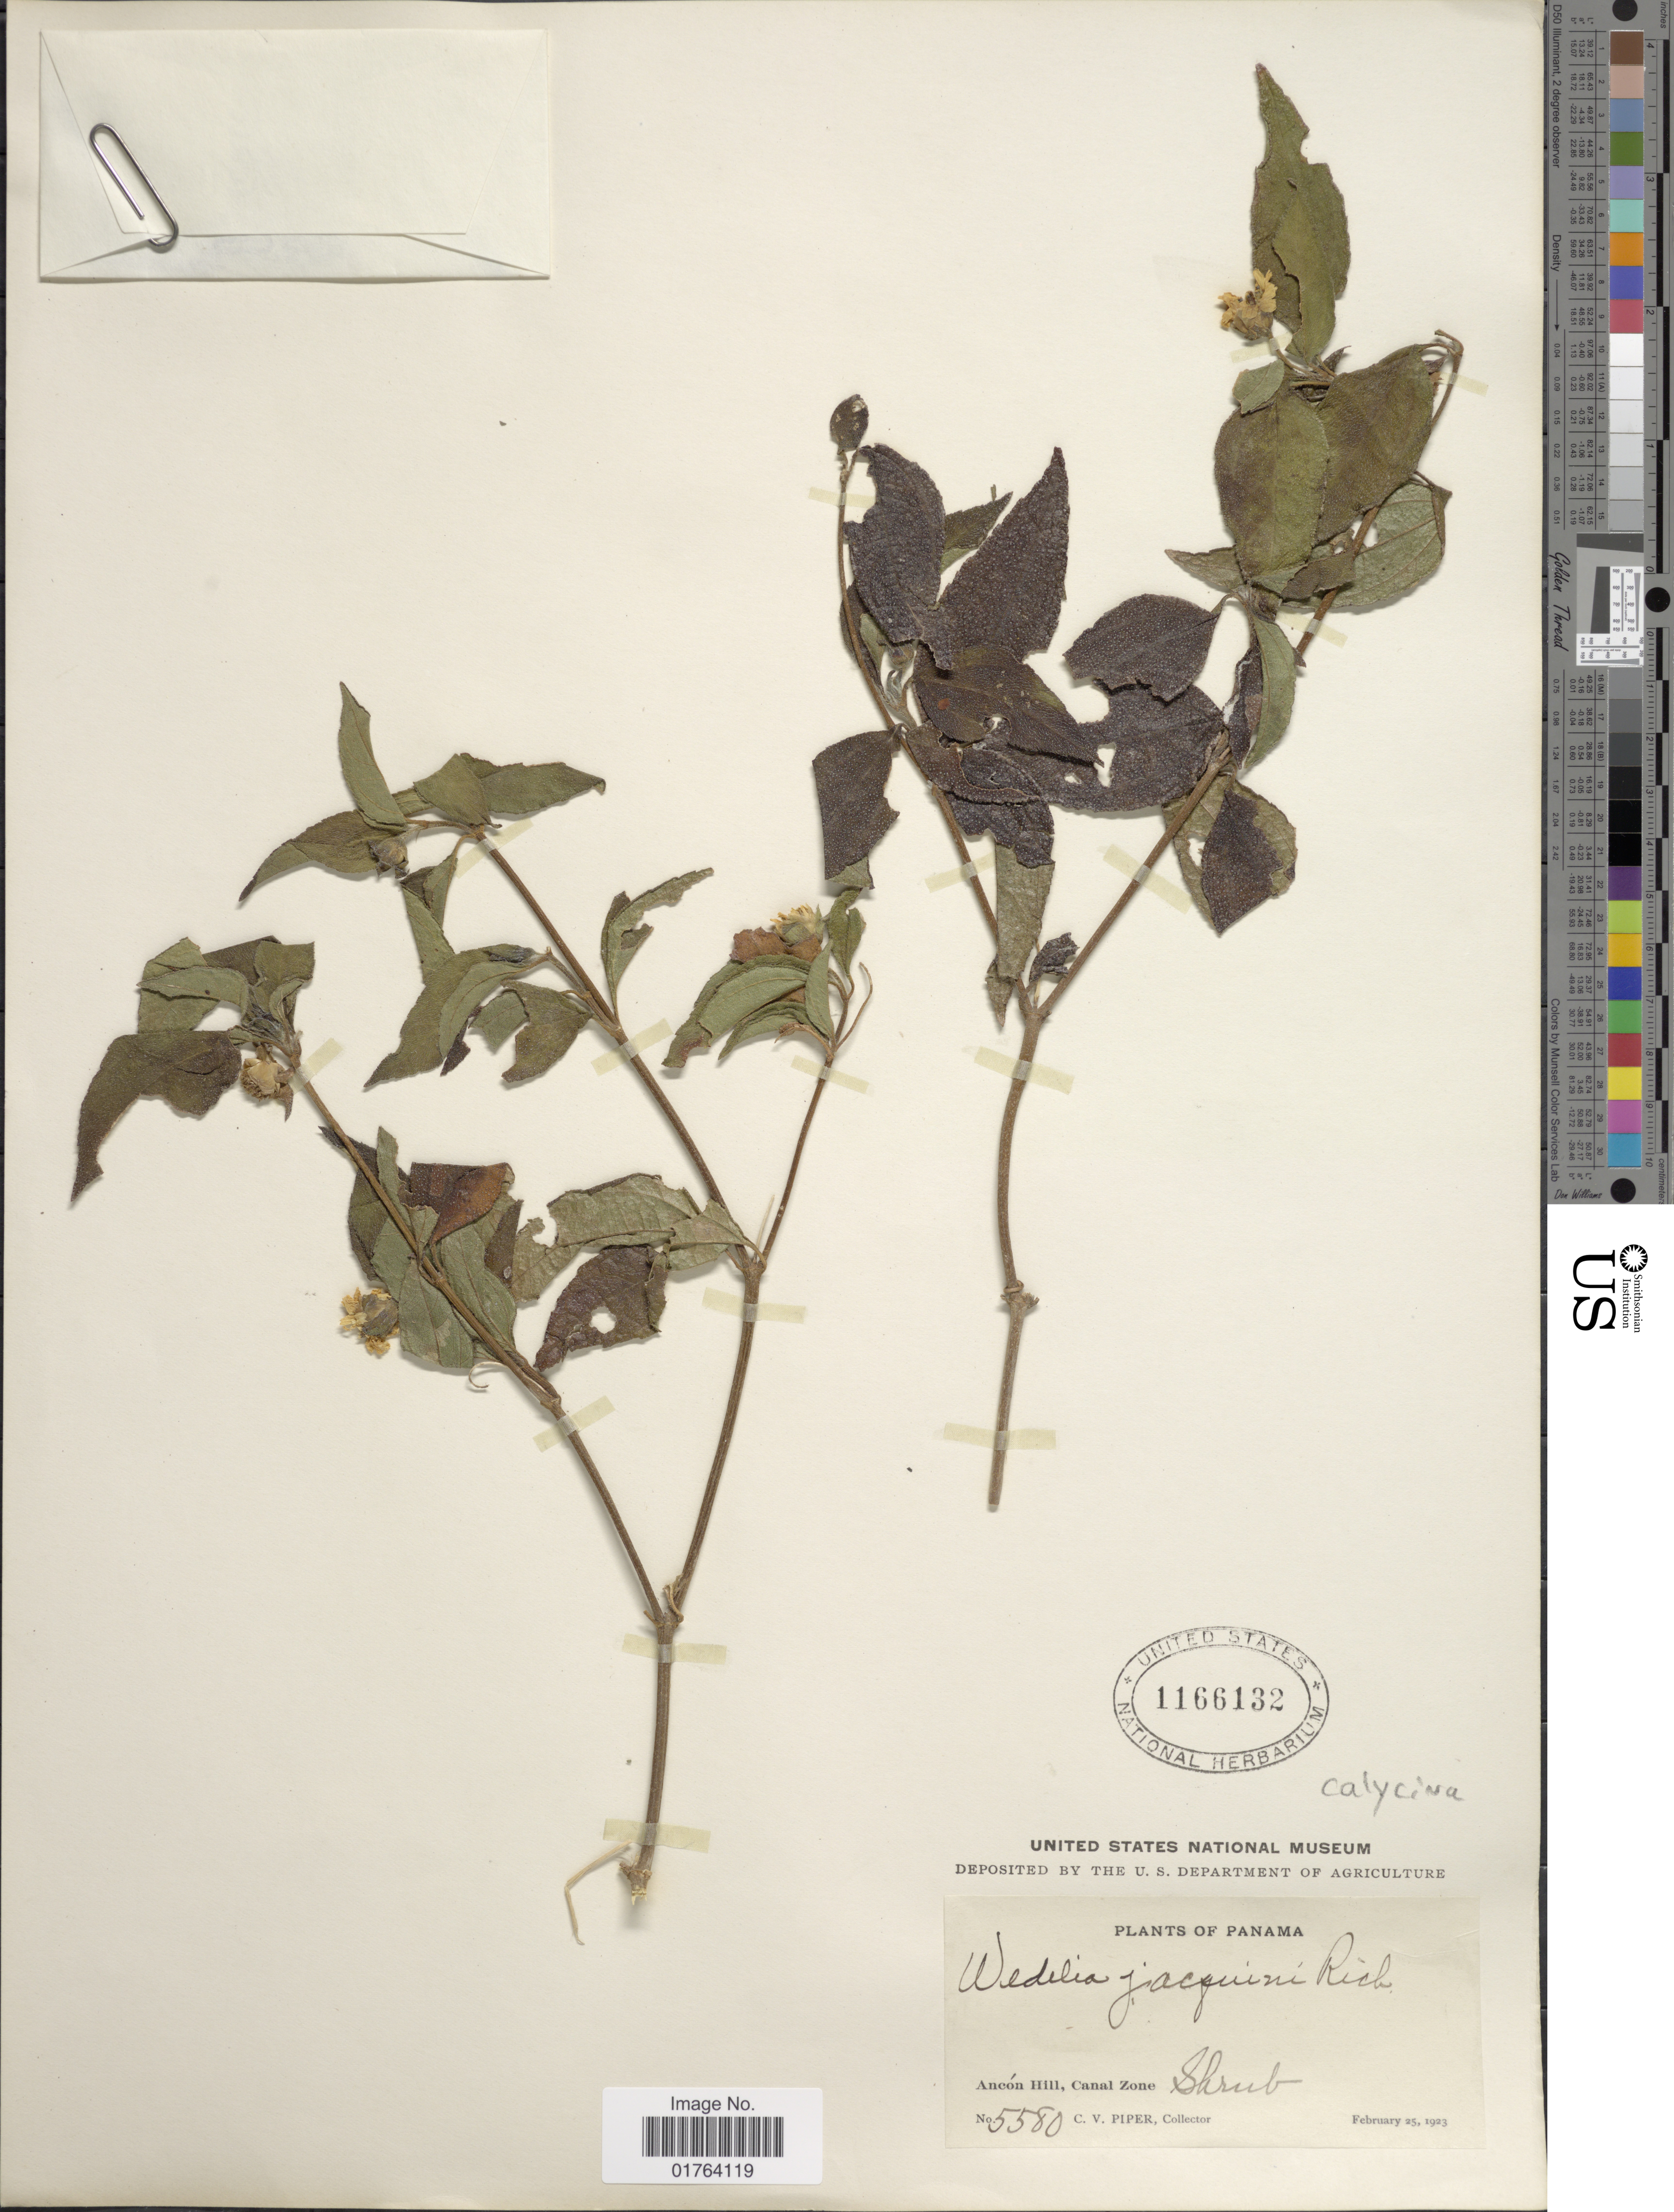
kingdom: Plantae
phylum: Tracheophyta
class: Magnoliopsida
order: Asterales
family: Asteraceae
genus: Wedelia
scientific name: Wedelia calycina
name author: Rich.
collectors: C. V. Piper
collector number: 5580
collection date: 1923-02-25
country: Panama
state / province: Colón / Panamá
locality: Ancon Hill, Canal Zone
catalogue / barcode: US 1166132